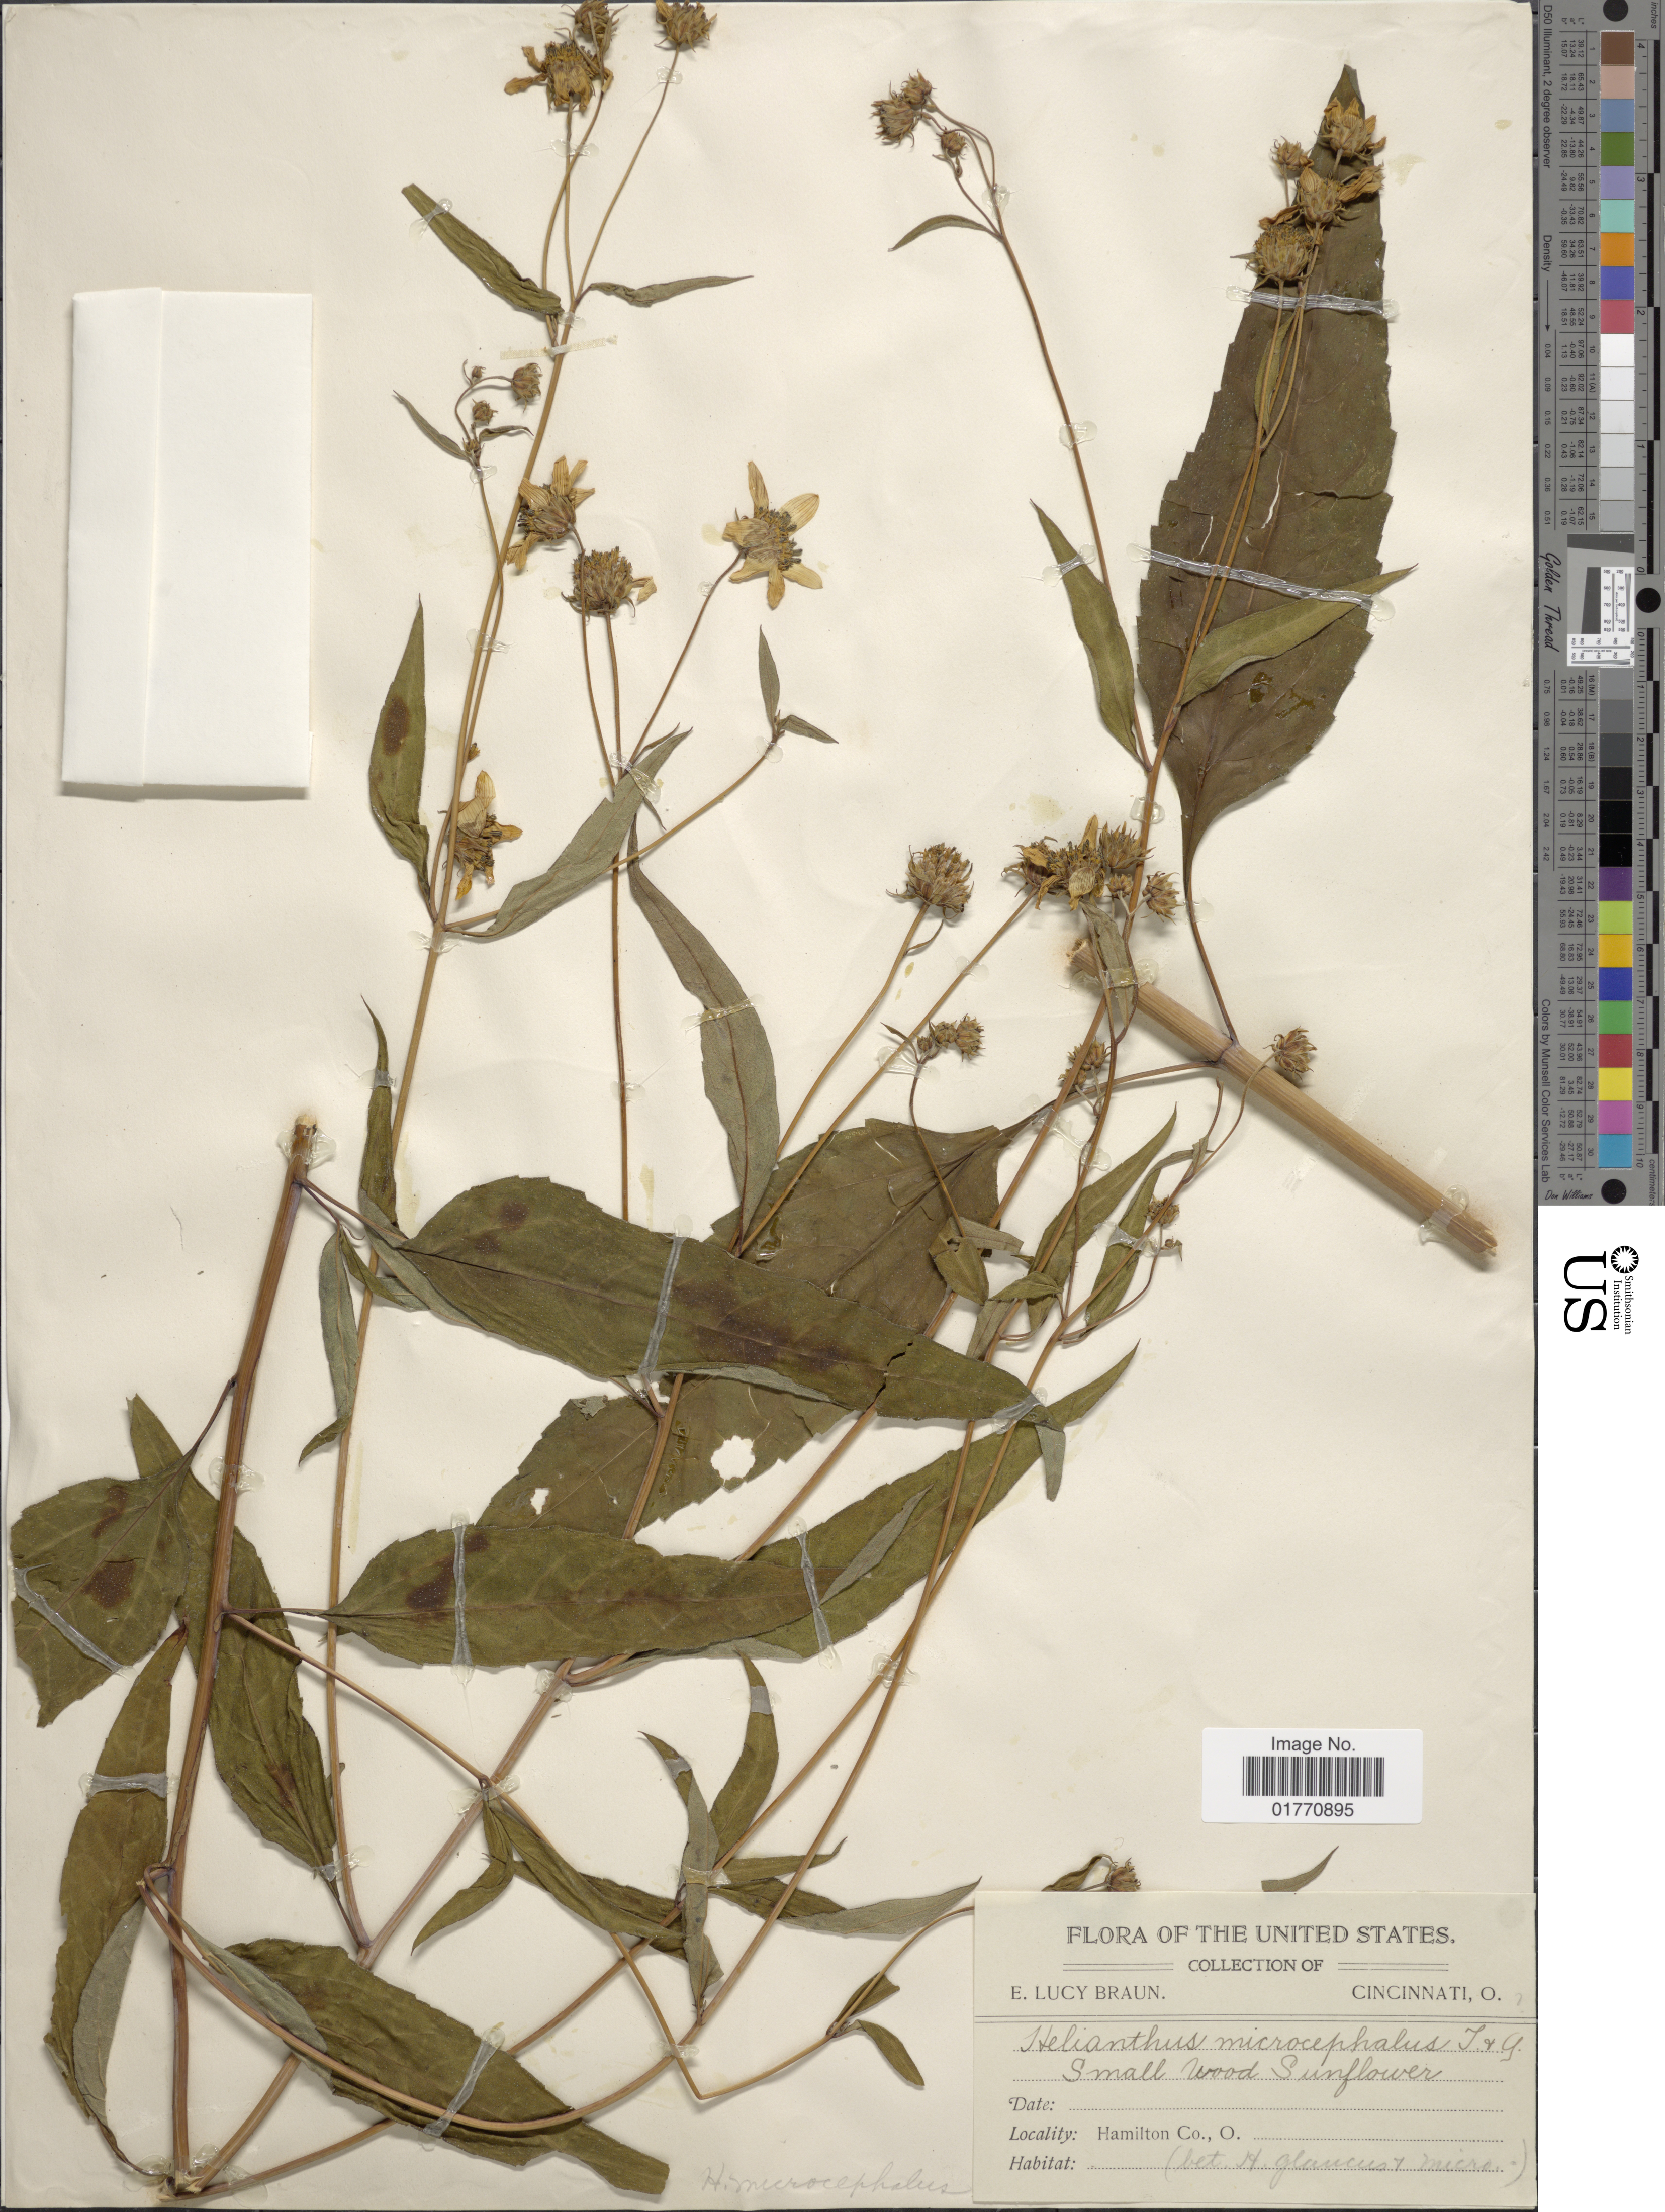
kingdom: Plantae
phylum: Tracheophyta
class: Magnoliopsida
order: Asterales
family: Asteraceae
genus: Helianthus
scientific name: Helianthus microcephalus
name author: Torr. & A. Gray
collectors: E. L. Braun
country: United States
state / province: Ohio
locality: Hamilton Co.